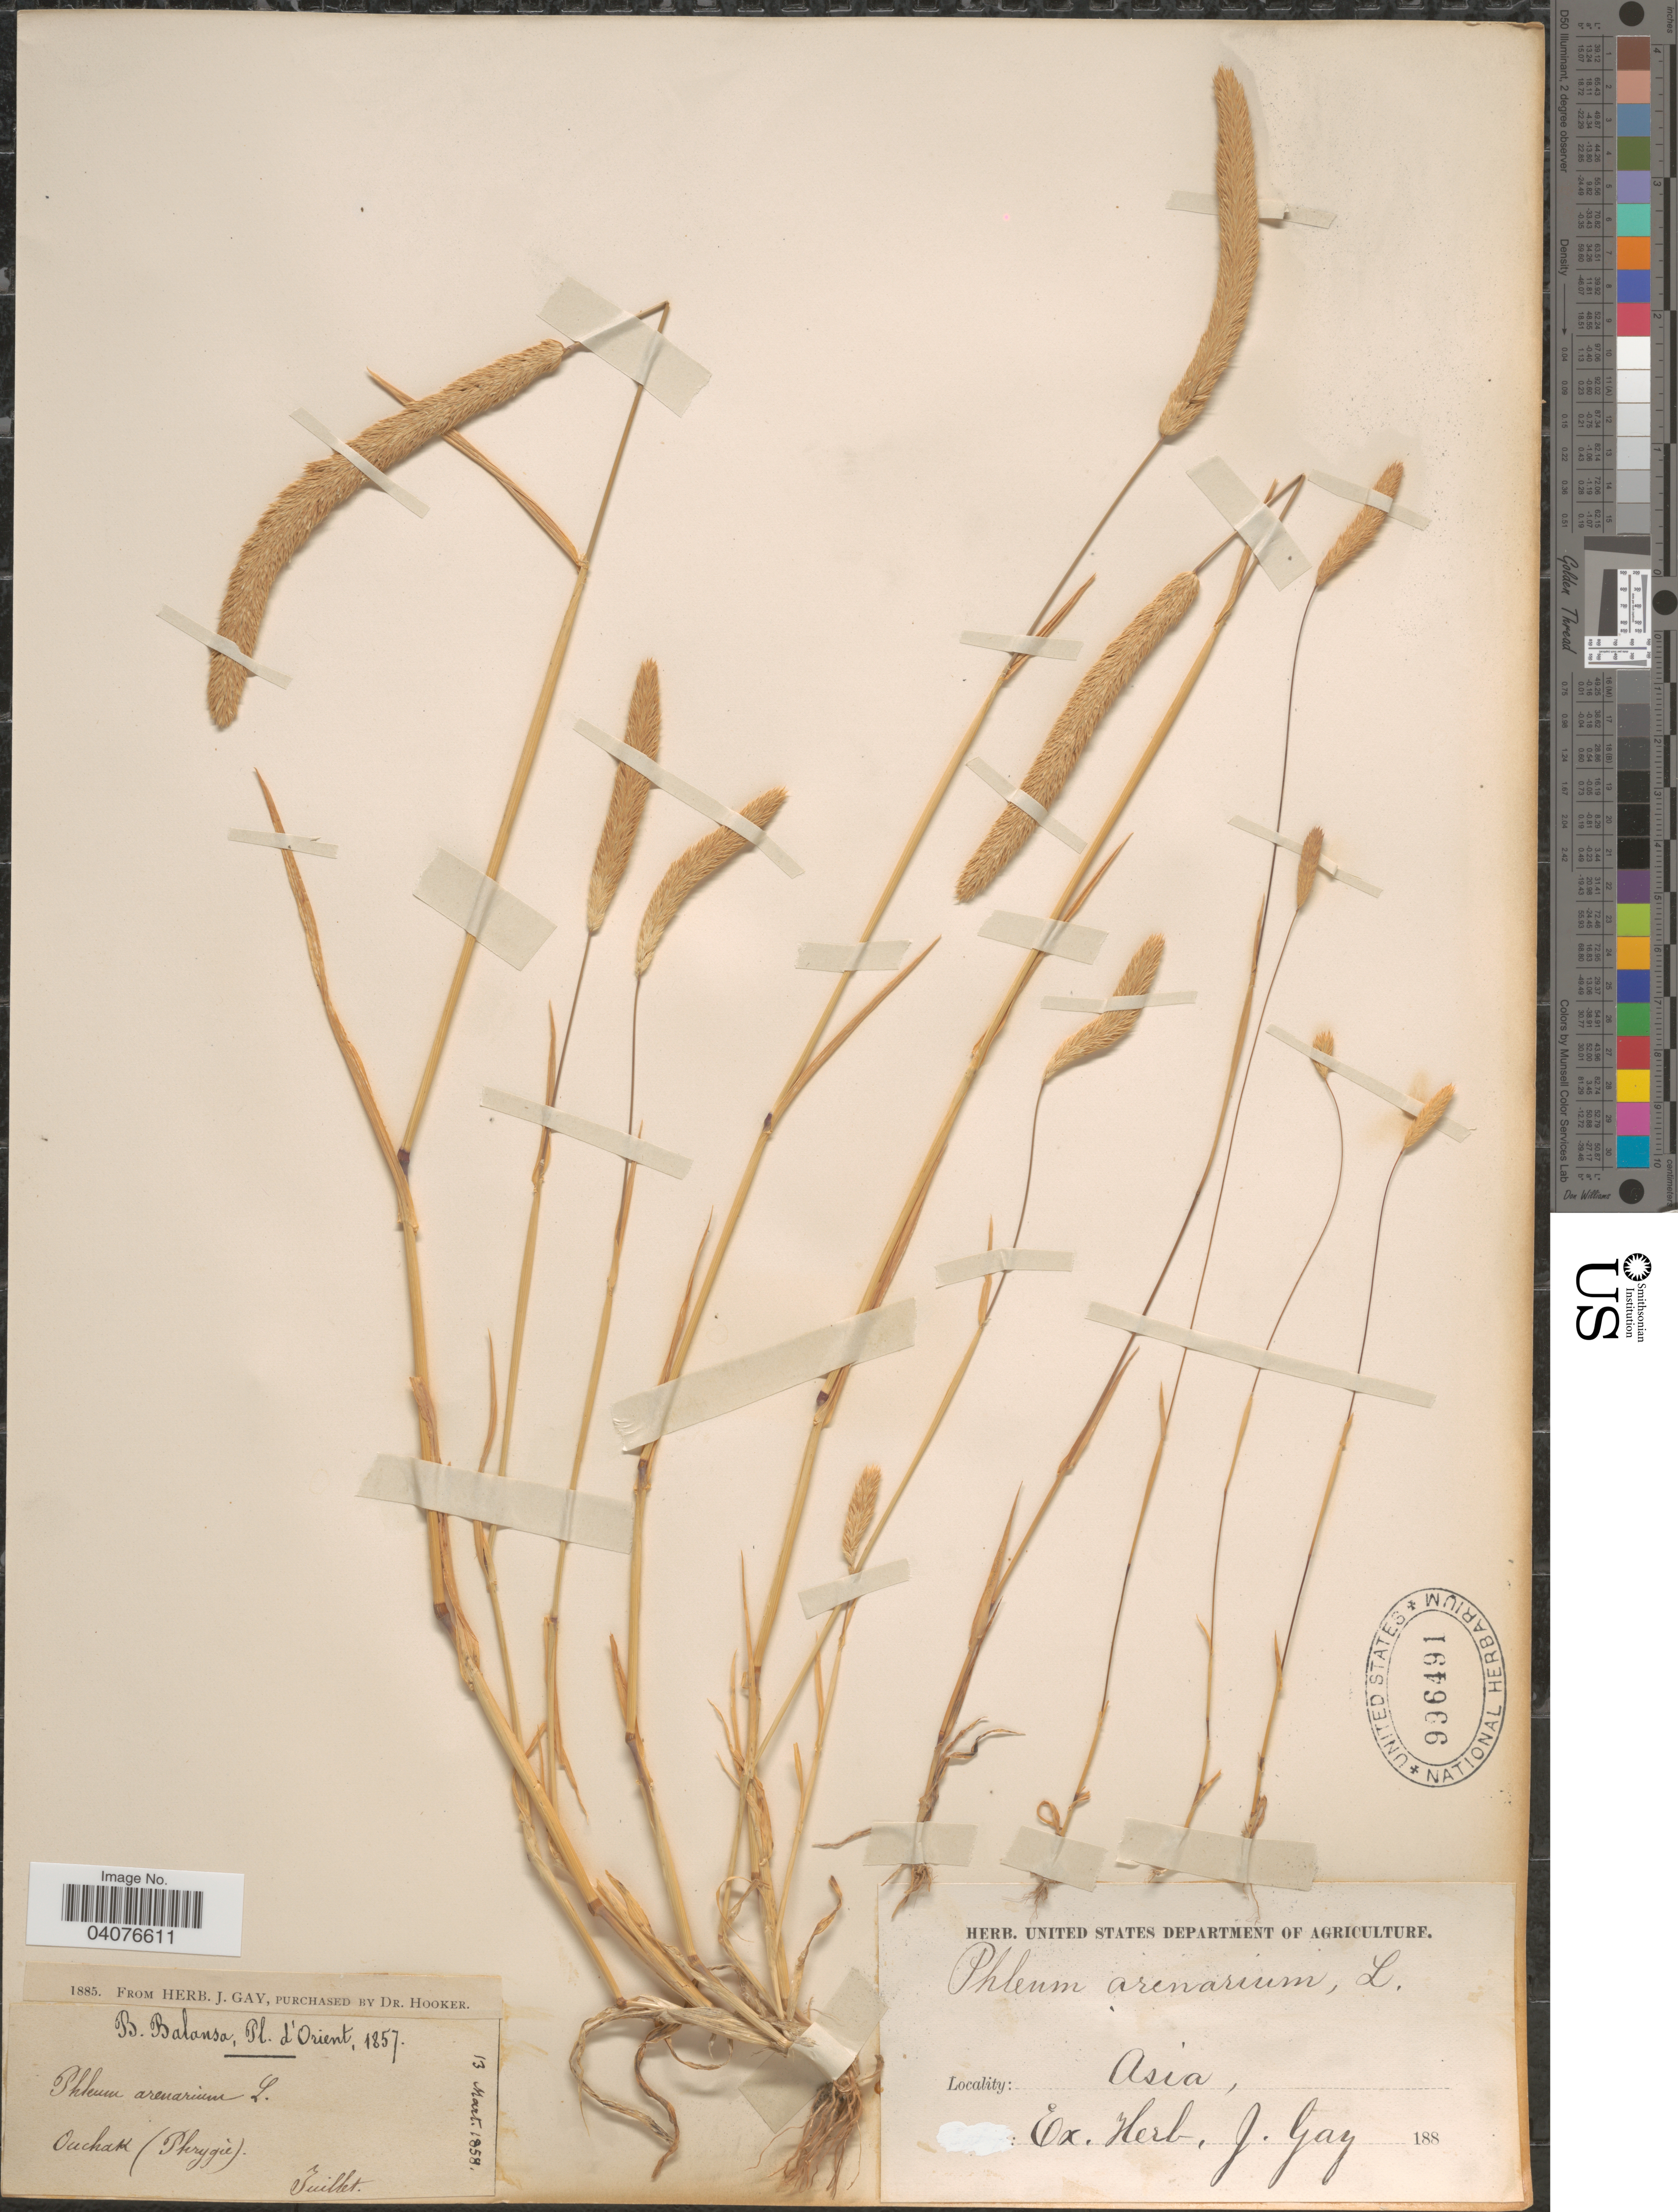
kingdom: Plantae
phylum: Tracheophyta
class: Liliopsida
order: Poales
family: Poaceae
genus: Phleum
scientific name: Phleum arenarium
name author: L.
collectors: B. Balansa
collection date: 1857-07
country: Turkey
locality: Ouchak (Phrygie). d'Orient.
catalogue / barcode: US 996491